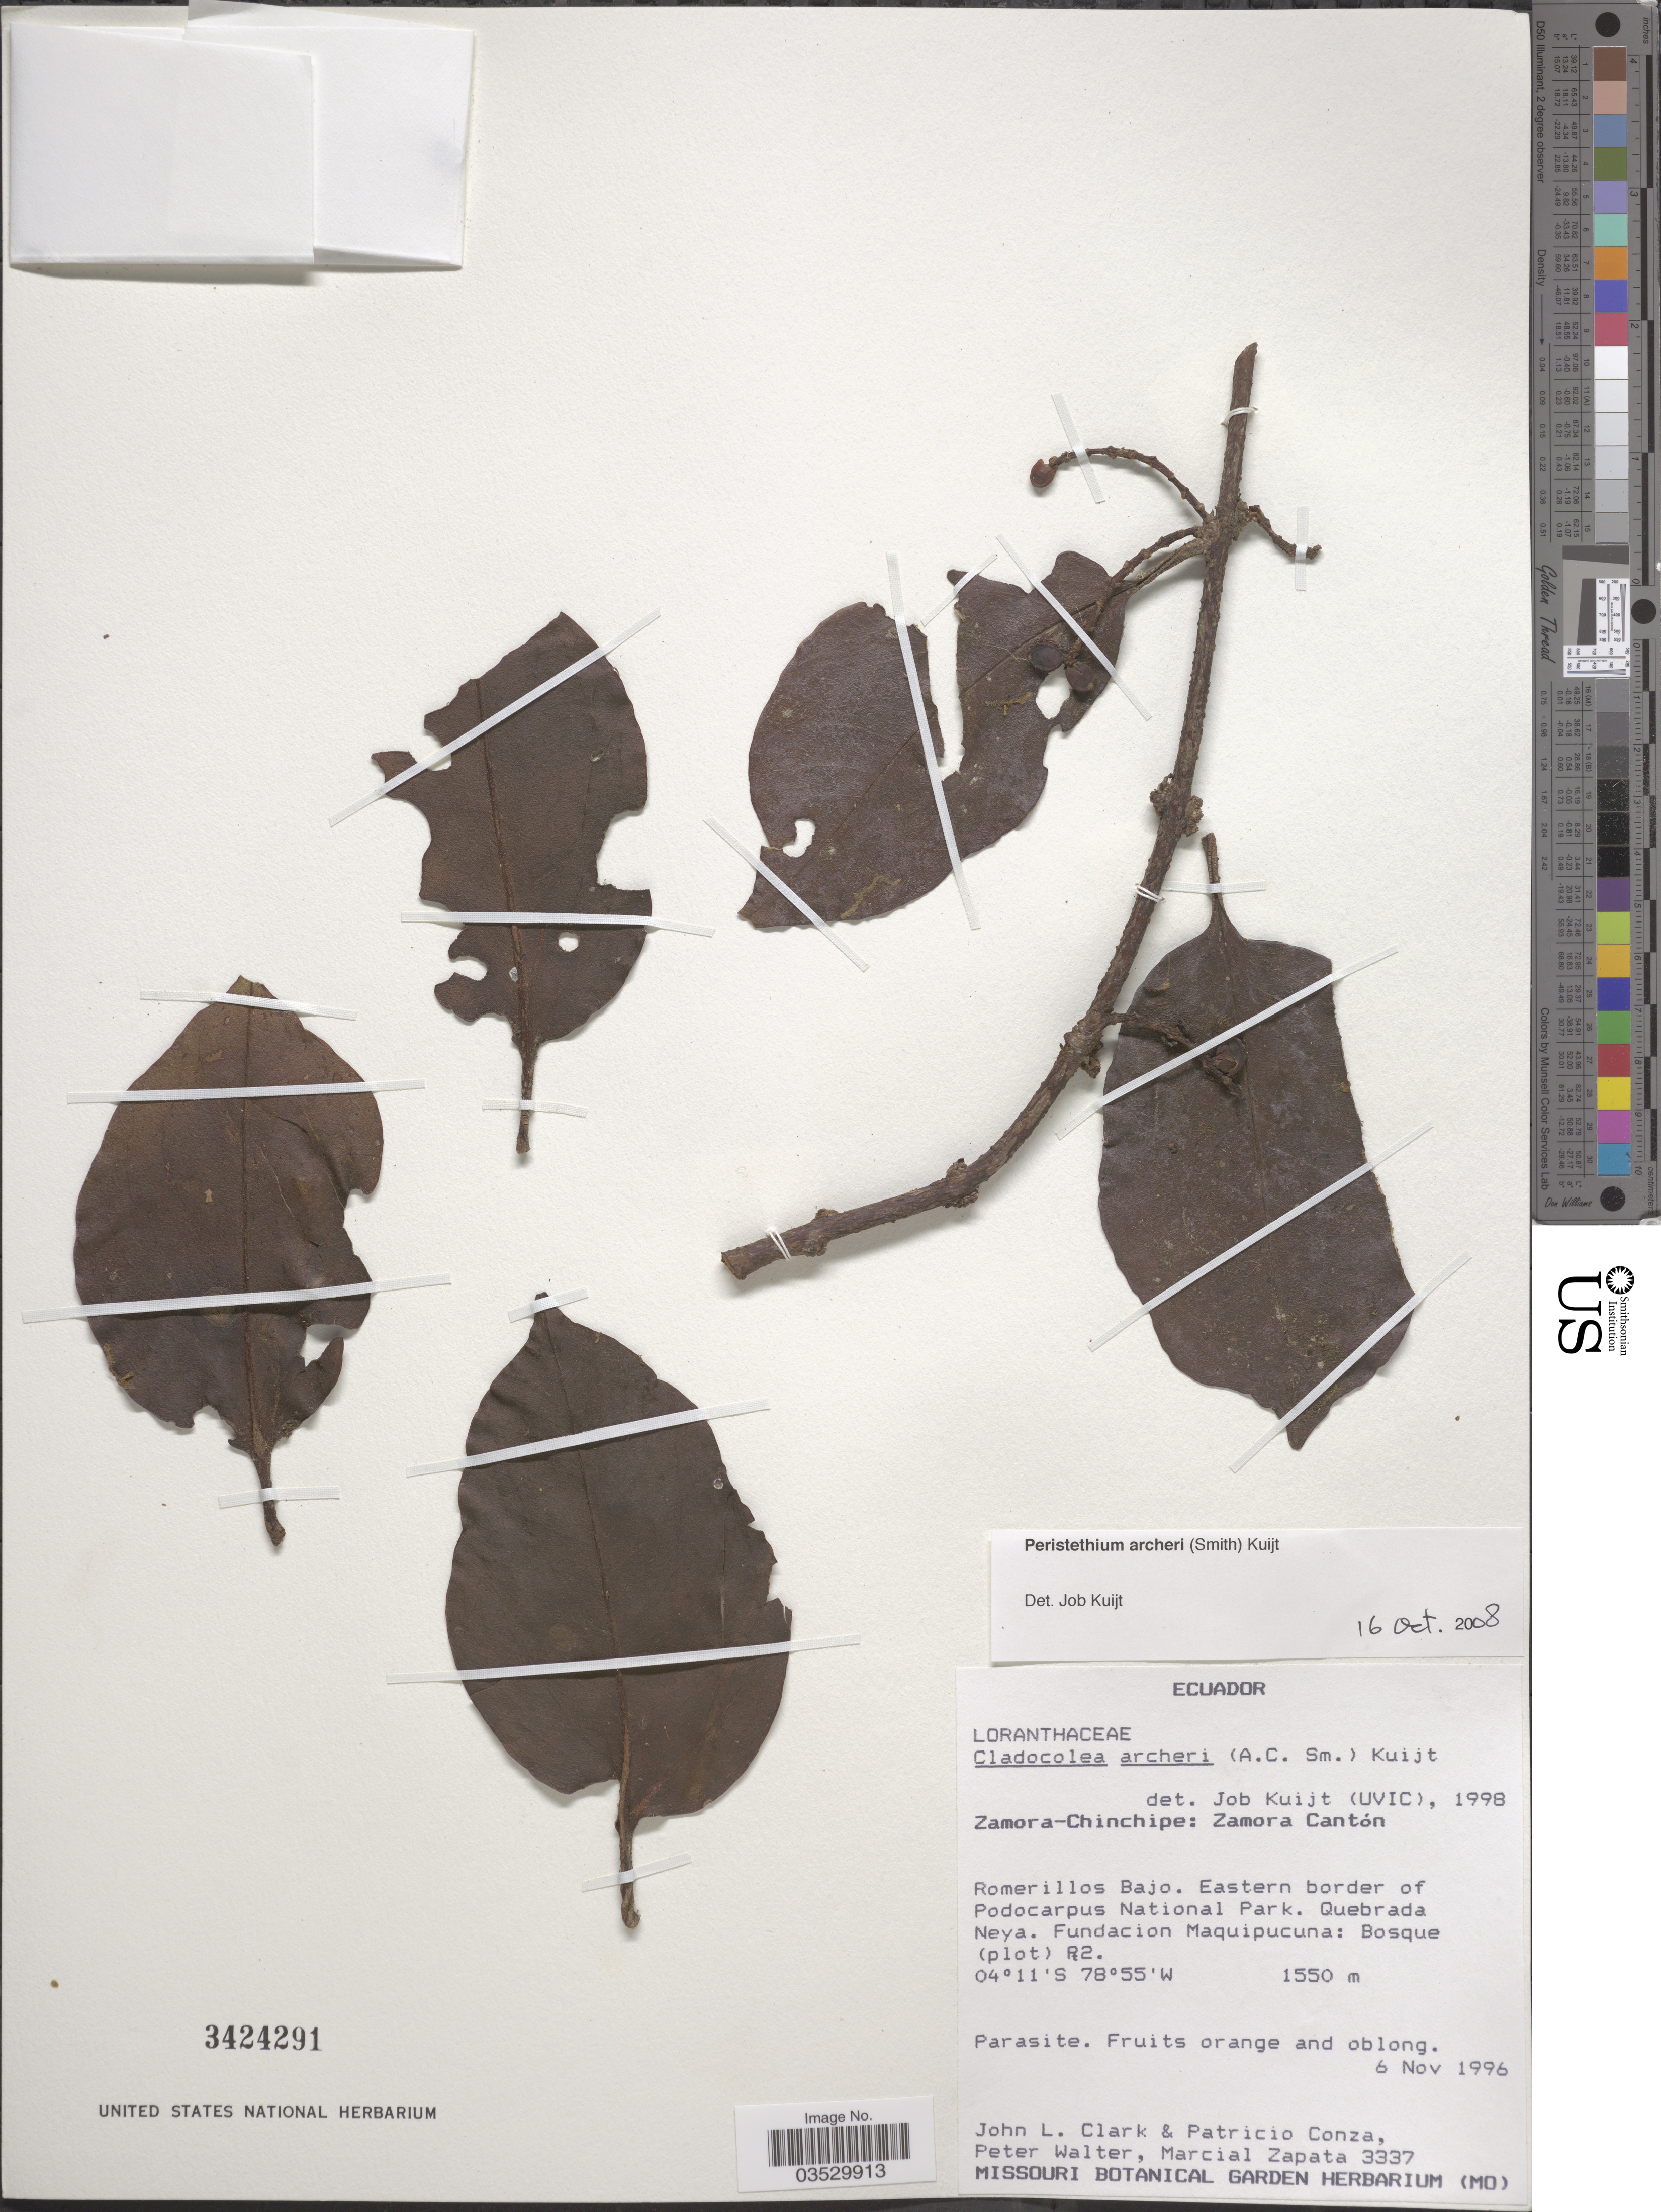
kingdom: Plantae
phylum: Tracheophyta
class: Magnoliopsida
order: Santalales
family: Loranthaceae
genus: Peristethium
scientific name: Peristethium archeri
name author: (A.C. Sm.) Kuijt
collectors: J. L. Clark, P. Conza, P. Walter & M. Zapata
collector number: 3337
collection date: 1996-11-06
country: Ecuador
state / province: Zamora-Chinchipe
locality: Zamora Cantón. Romerillos Bajo. Eastern border of Podocarpus National Park. Quebrada Neya. Fundacion Maquipucuna: Bosque (plot) R2.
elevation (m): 1550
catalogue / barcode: US 3424291